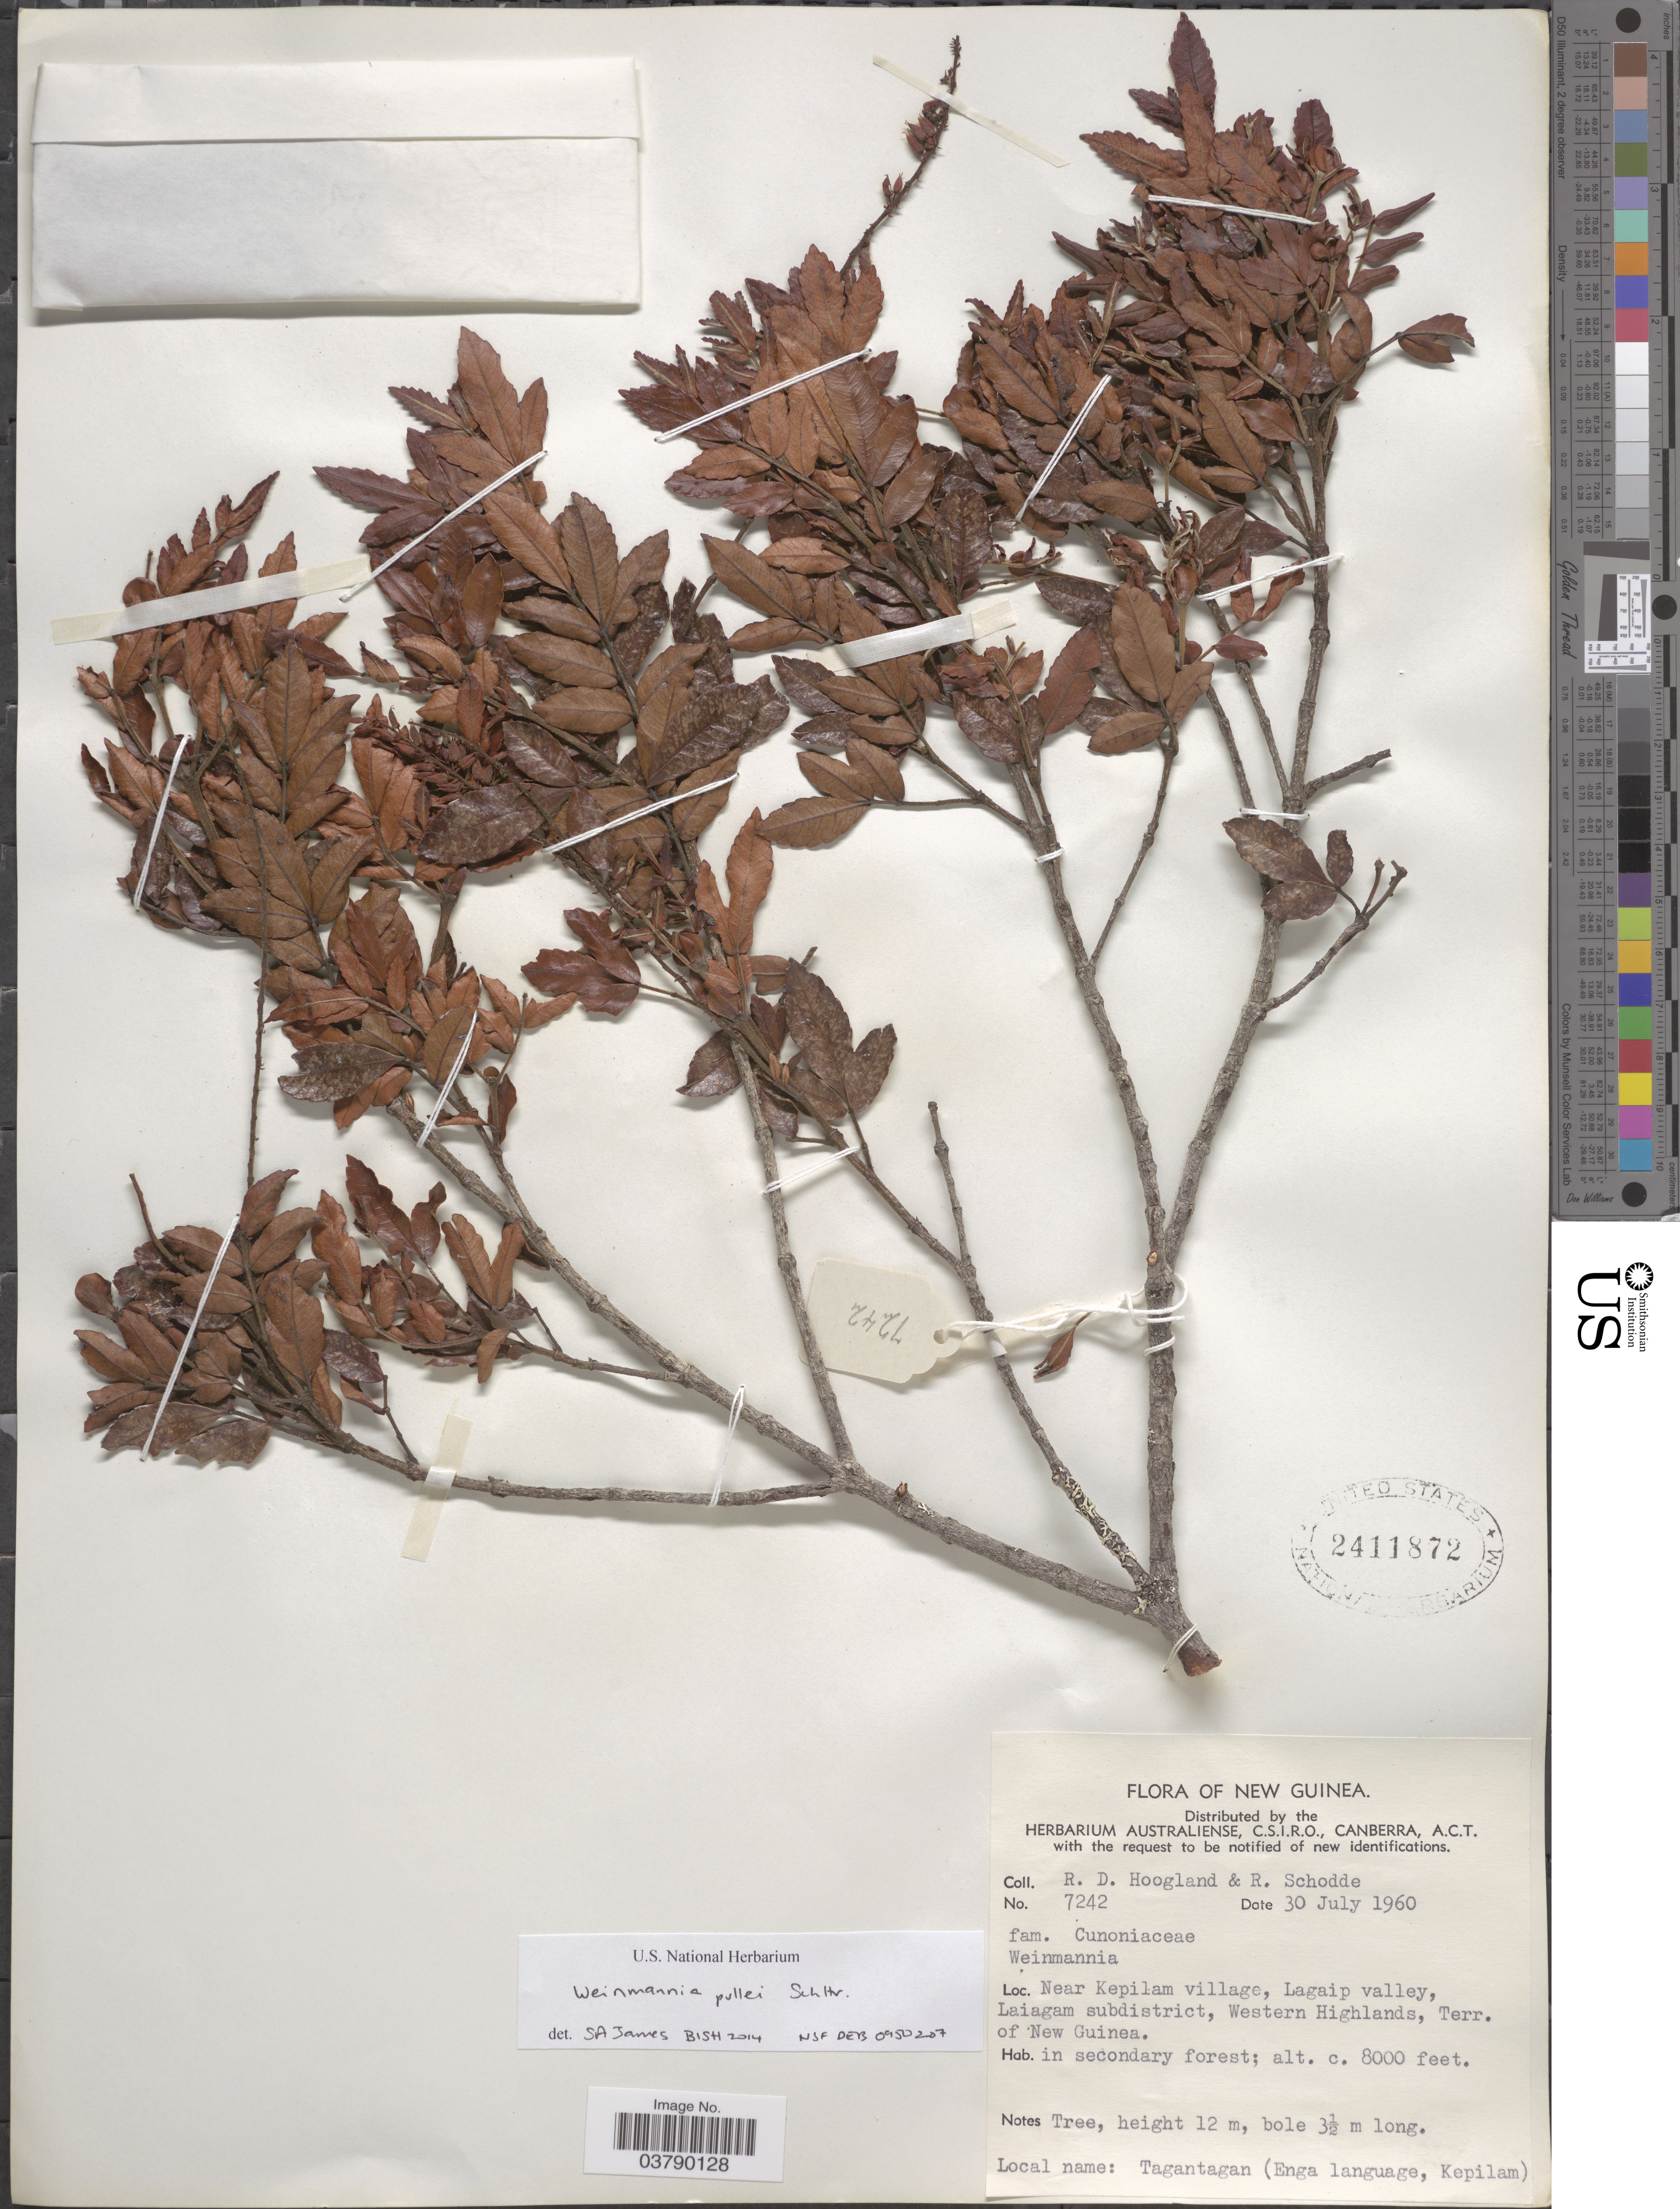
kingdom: Plantae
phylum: Tracheophyta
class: Magnoliopsida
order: Oxalidales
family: Cunoniaceae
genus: Pterophylla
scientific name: Pterophylla pullei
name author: (Schltr.) Pillon & H.C. Hopkins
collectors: R. D. Hoogland & R. Schodde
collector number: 7242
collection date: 1960-07-30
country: Papua New Guinea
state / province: Western Highlands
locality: Near Kepilam village, Lagaip valley, Laiagam subdistrict, Western Highlands, Terr. of New Guinea.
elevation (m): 2438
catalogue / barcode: US 2411872